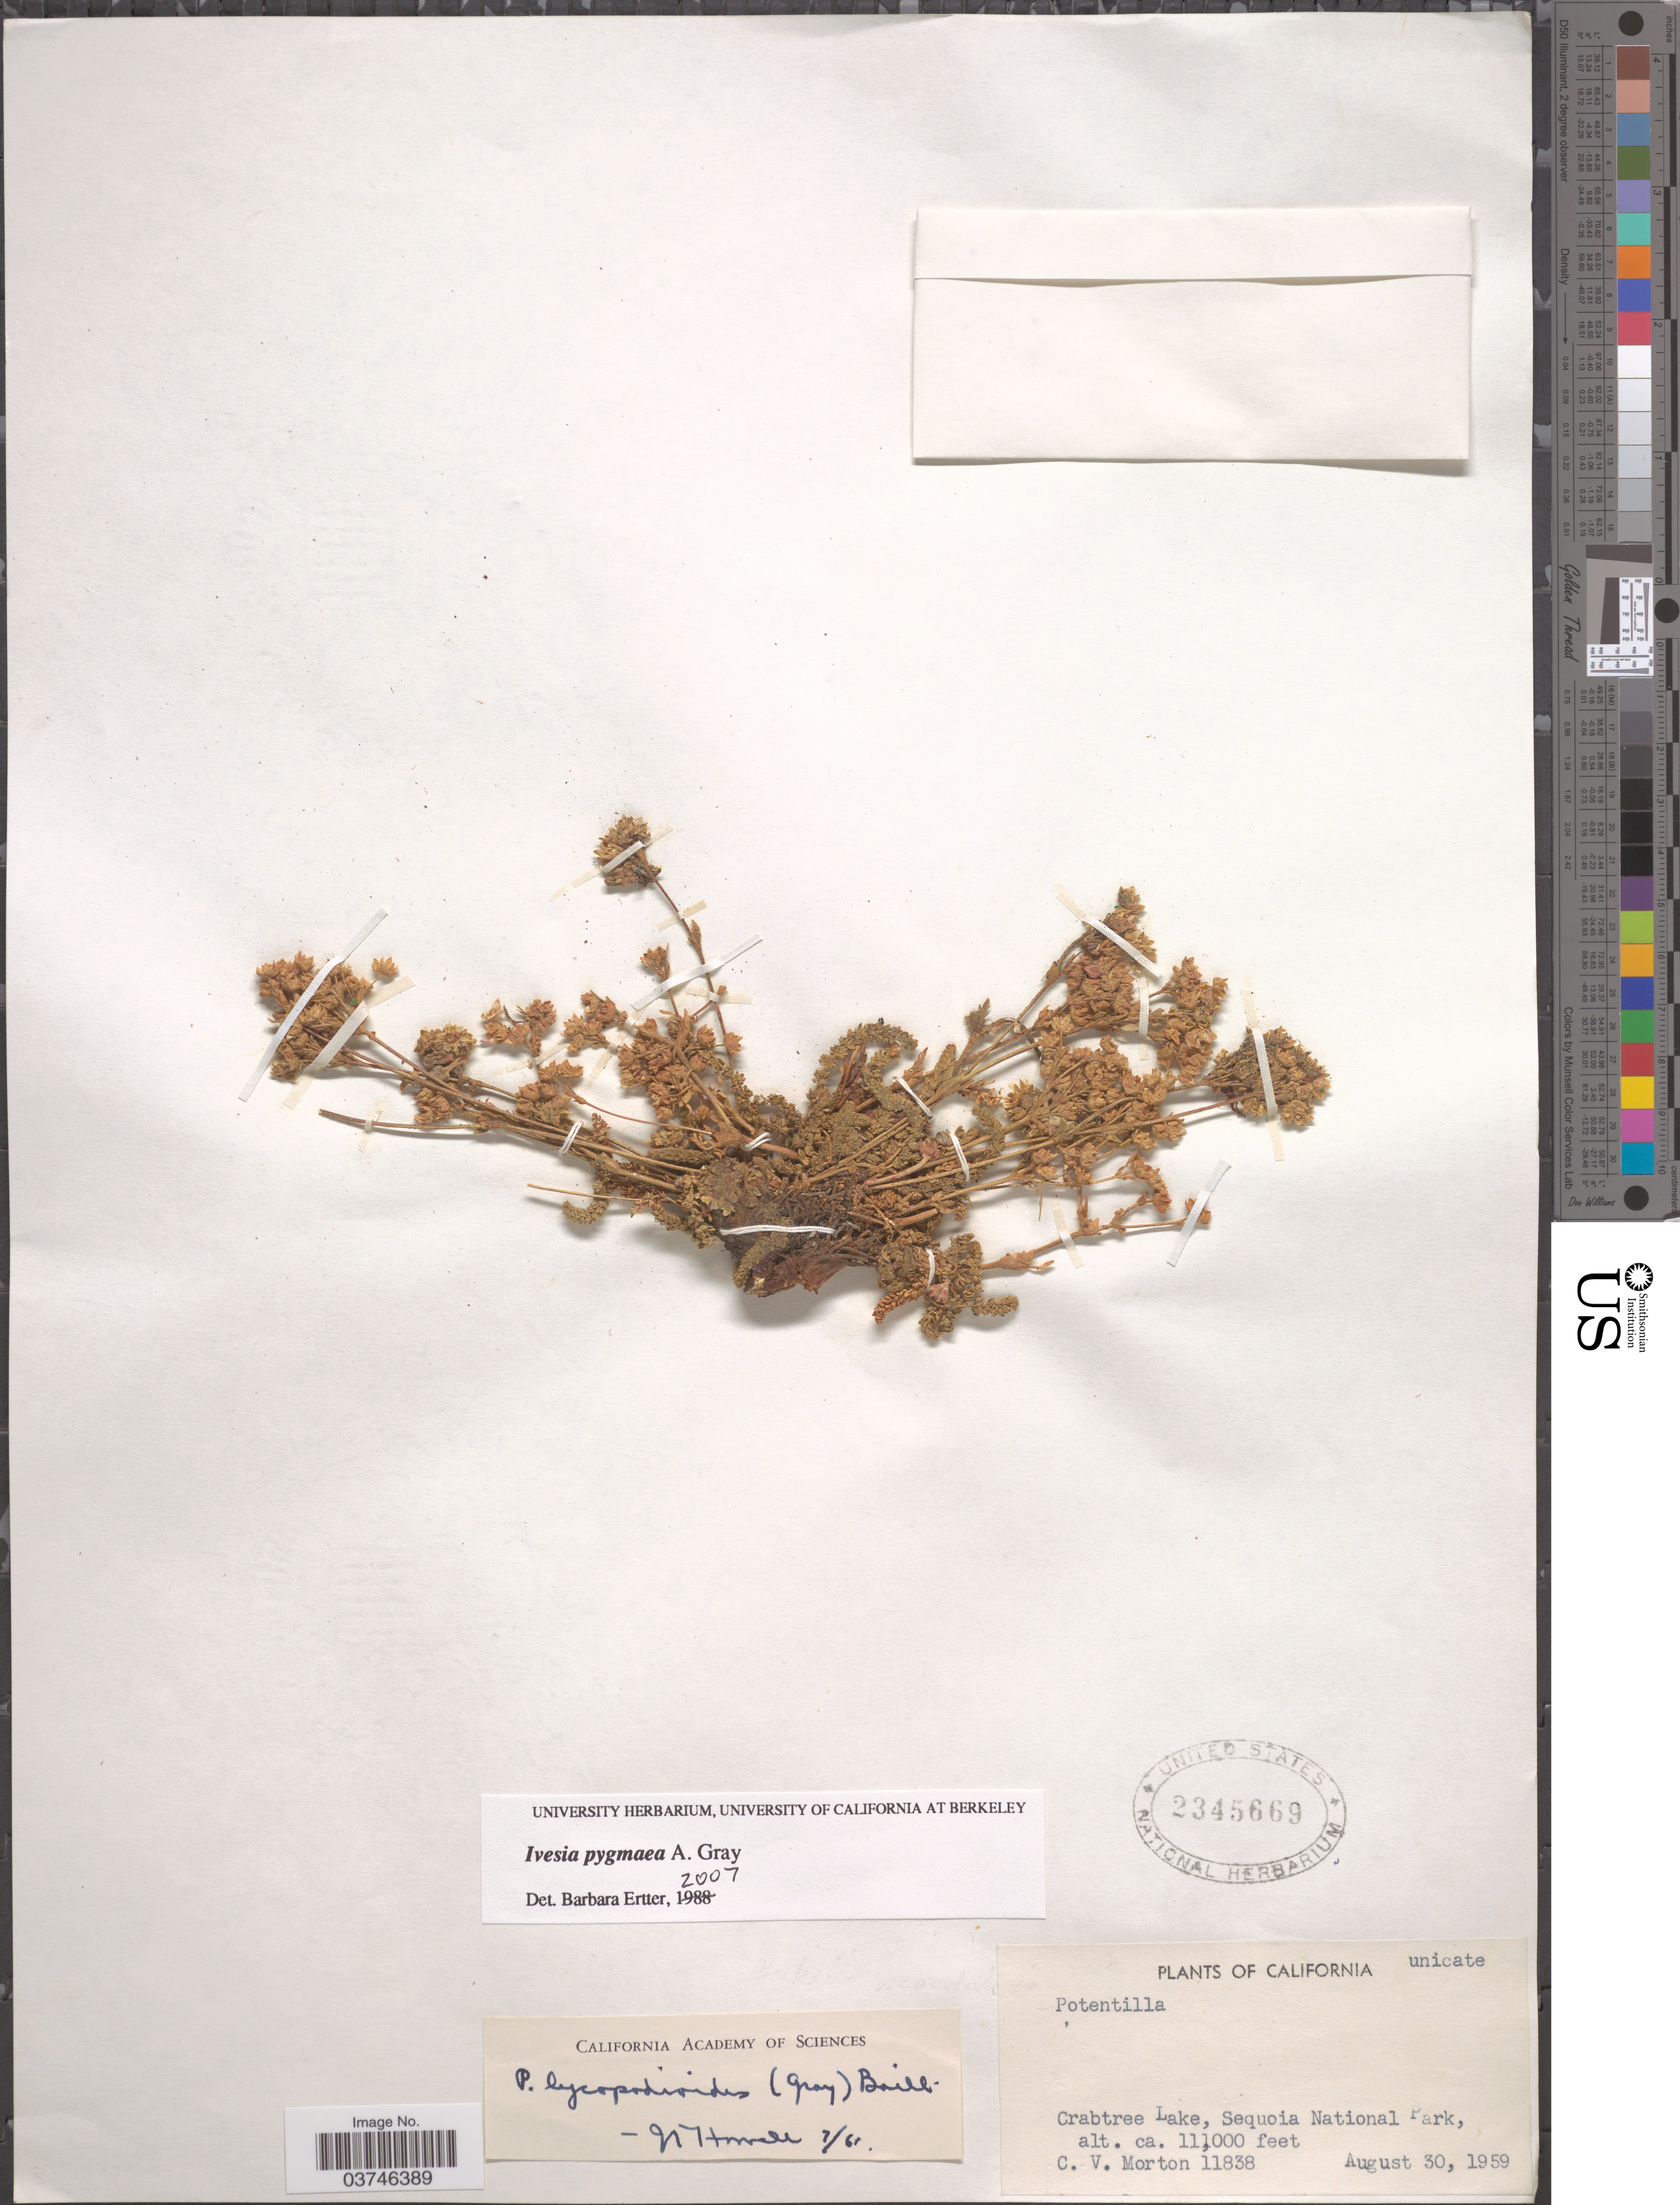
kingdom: Plantae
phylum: Tracheophyta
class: Magnoliopsida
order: Rosales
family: Rosaceae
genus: Potentilla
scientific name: Potentilla nubigena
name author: Greene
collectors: C. V. Morton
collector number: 11838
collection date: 1959-08-30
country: United States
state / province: California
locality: Crabtree Lake, Sequoia National Park.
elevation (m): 3353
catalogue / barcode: US 2345669